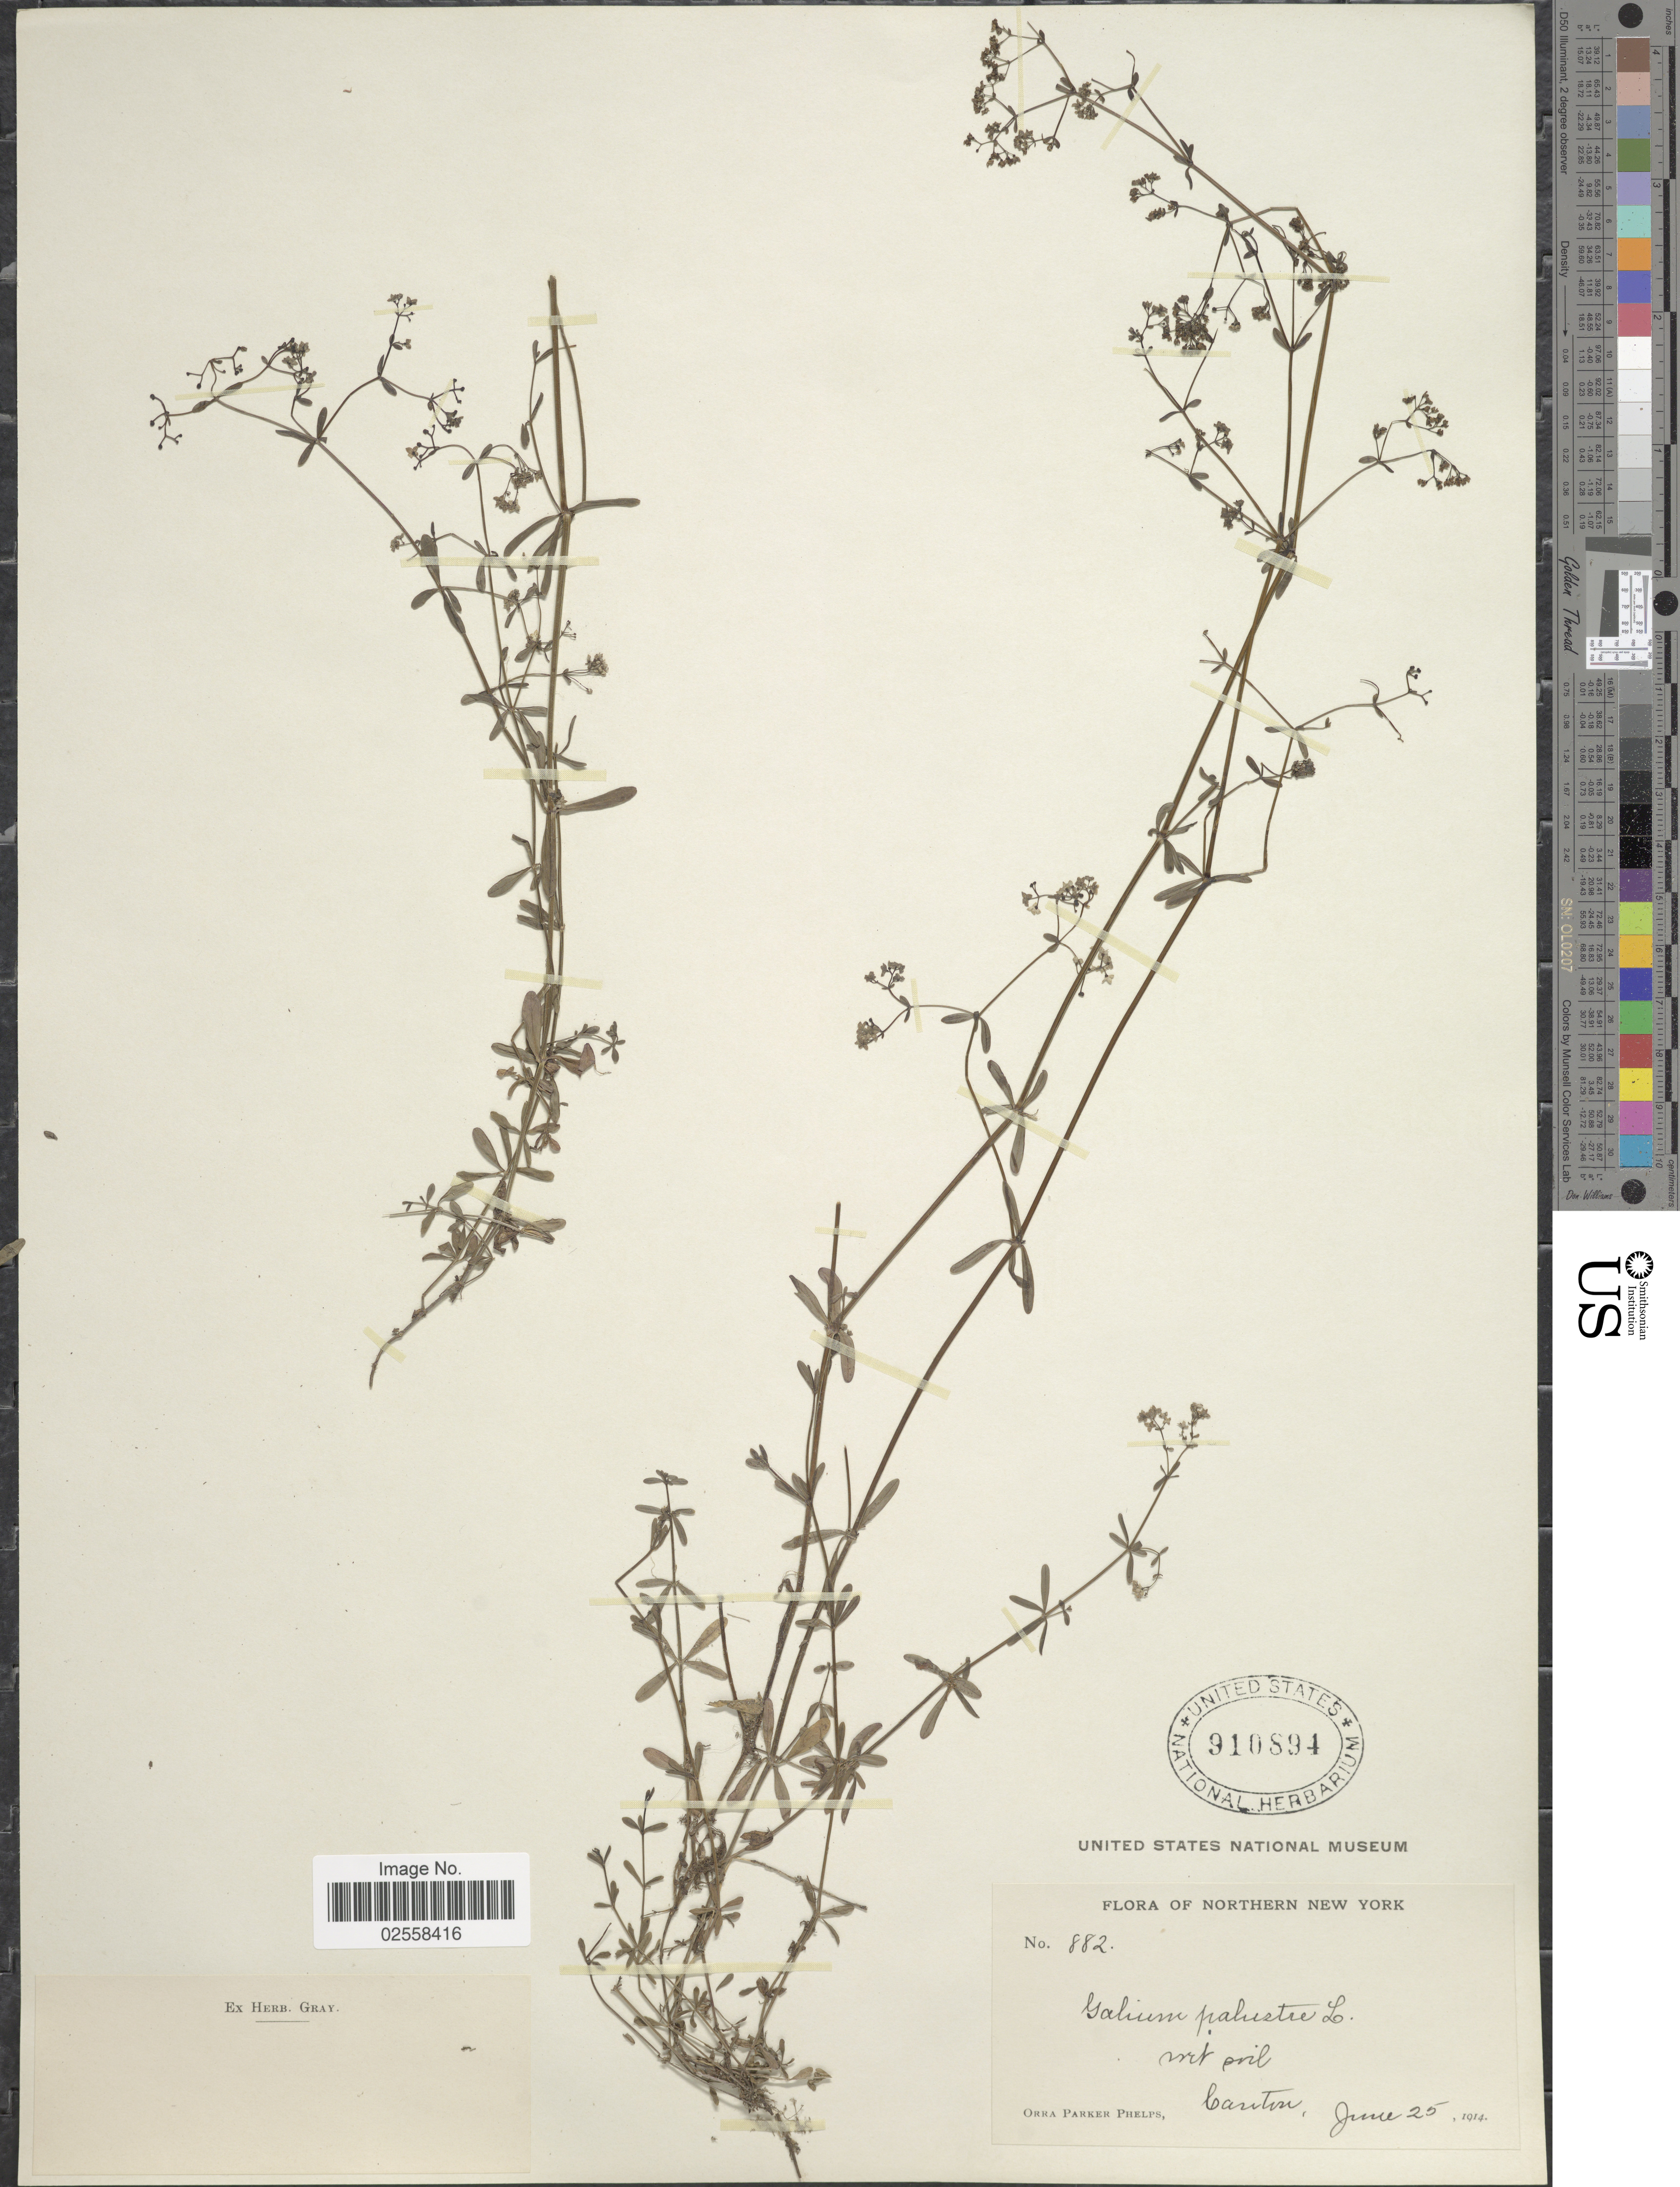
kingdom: Plantae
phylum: Tracheophyta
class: Magnoliopsida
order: Gentianales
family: Rubiaceae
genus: Galium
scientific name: Galium plumosum subsp. plumosum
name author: Rusby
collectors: O. P. Phelps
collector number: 882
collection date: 1914-06-25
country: United States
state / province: New York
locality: Northern New York, Canton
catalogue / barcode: US 910894